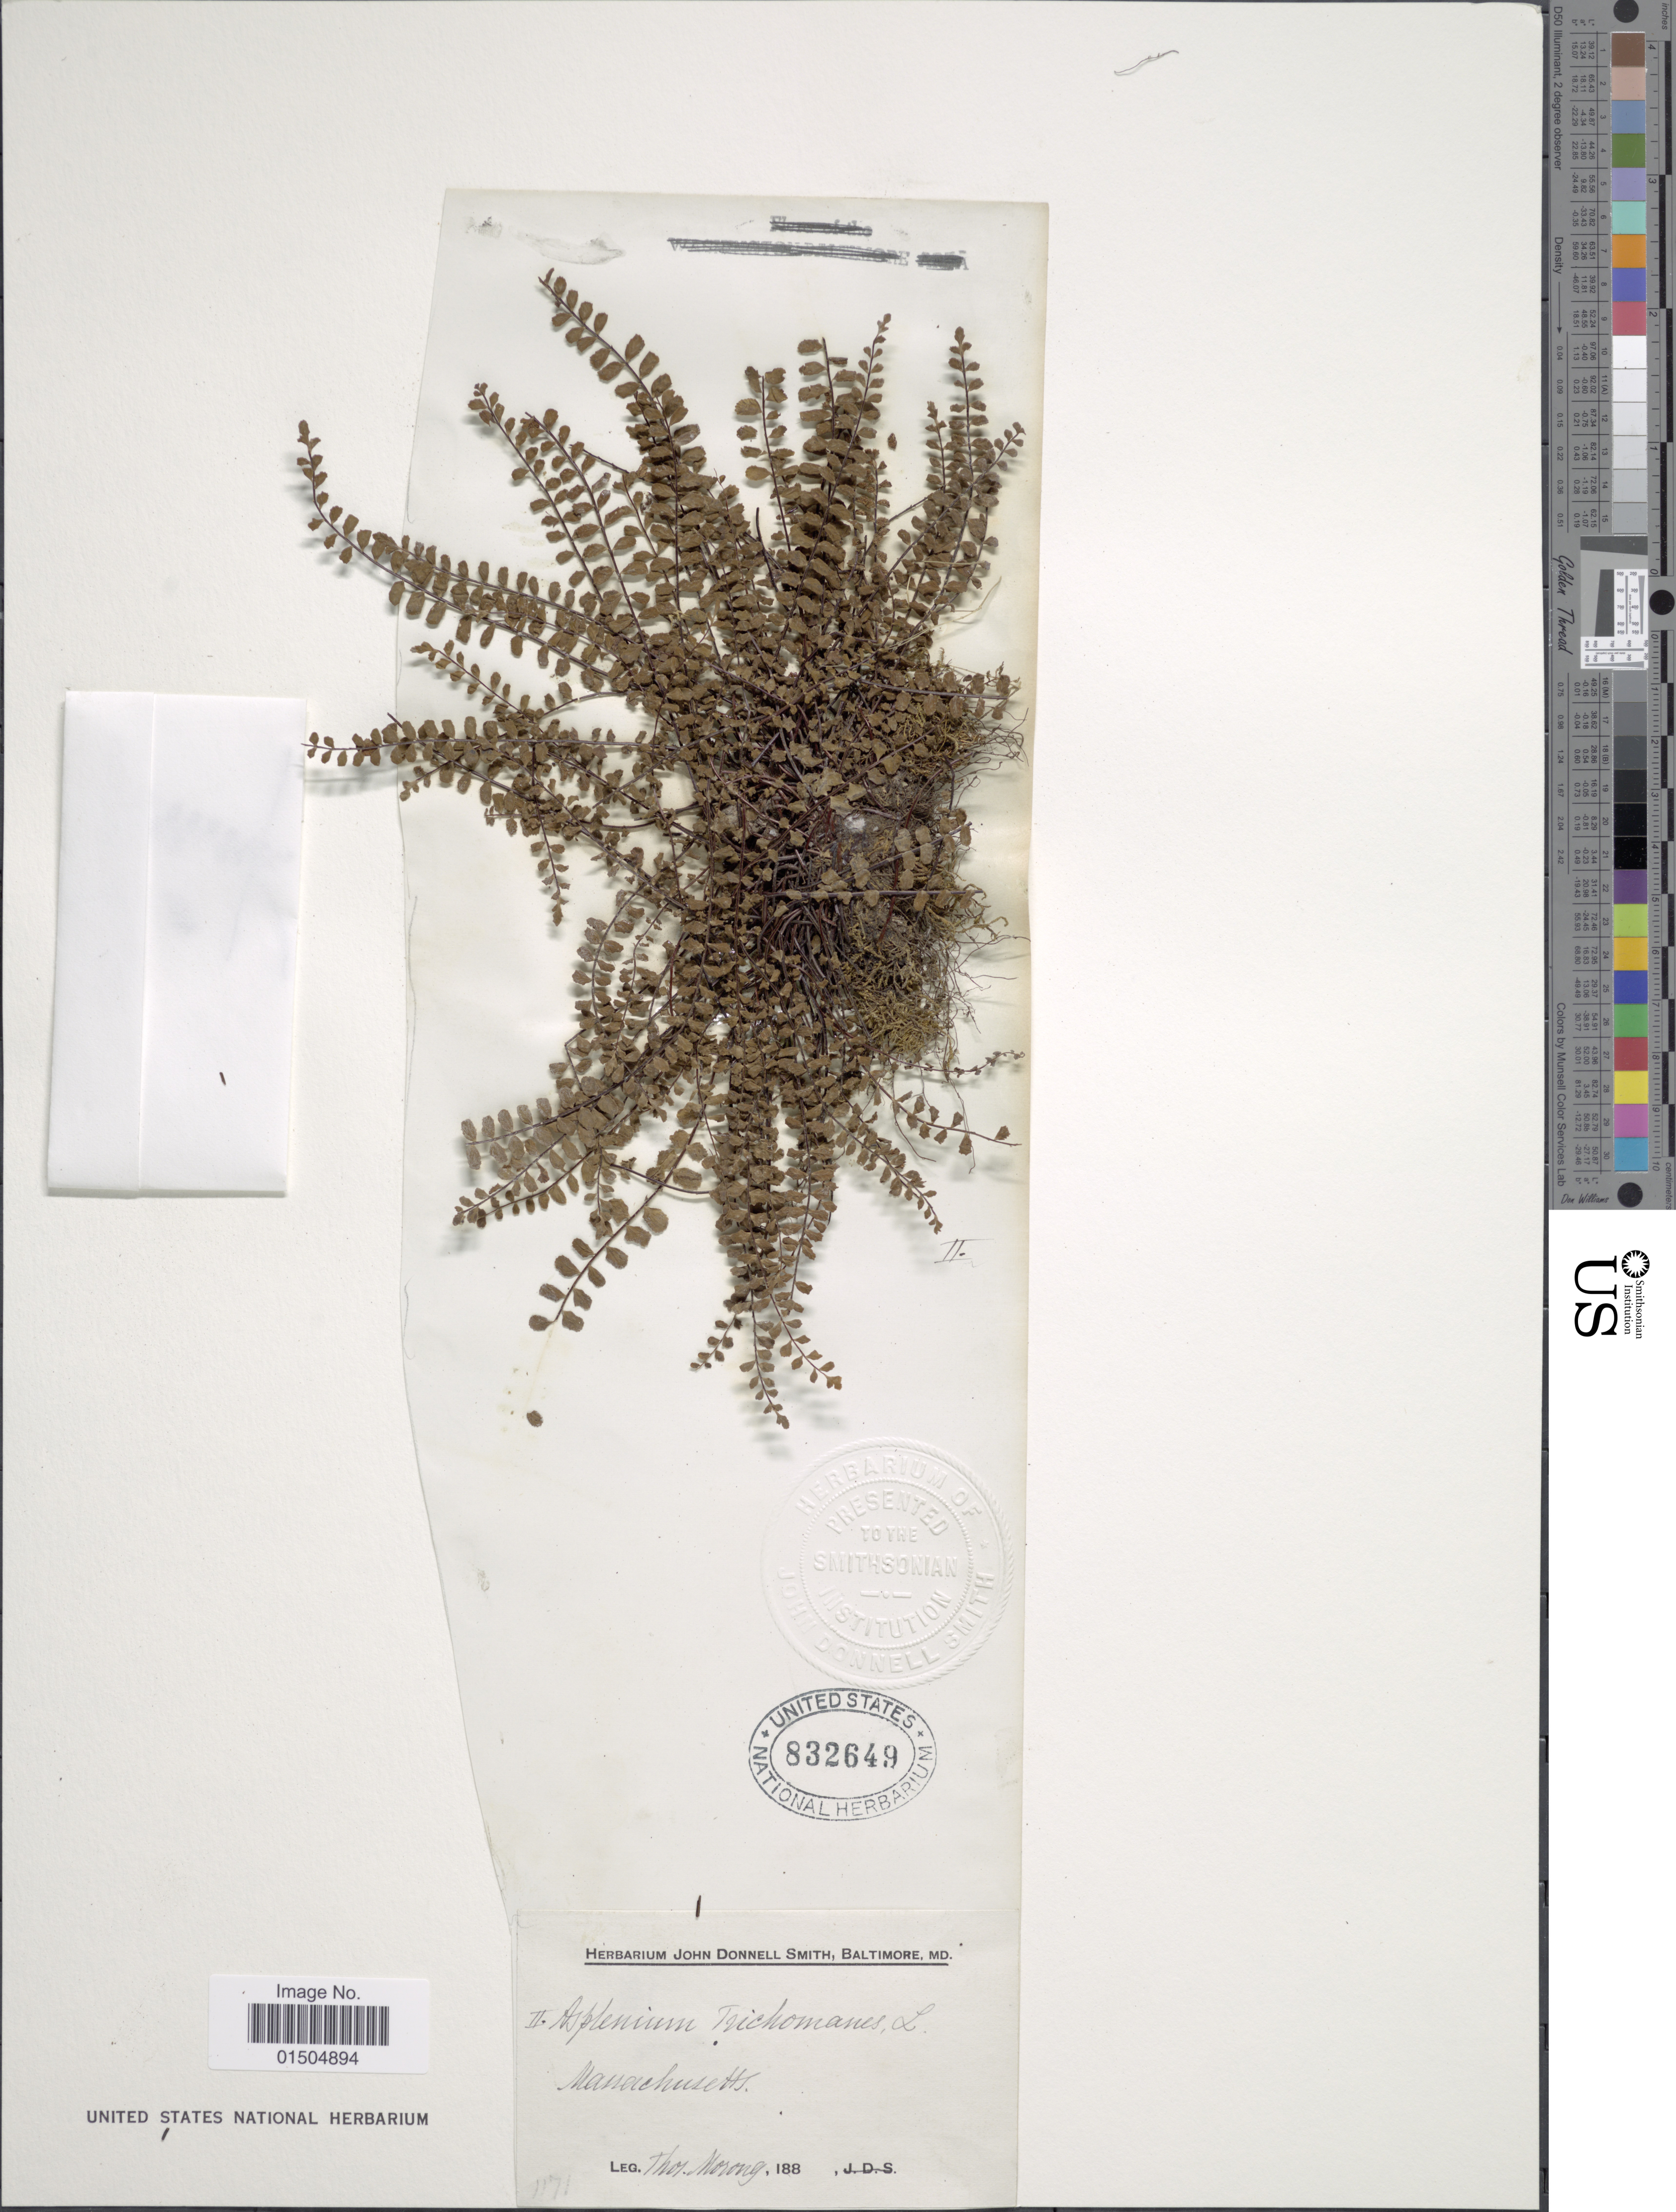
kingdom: Plantae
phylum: Tracheophyta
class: Polypodiopsida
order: Polypodiales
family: Aspleniaceae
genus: Asplenium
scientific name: Asplenium trichomanes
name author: L.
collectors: T. Morong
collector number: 1171*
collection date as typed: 188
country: United States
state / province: Massachusetts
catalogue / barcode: US 832649